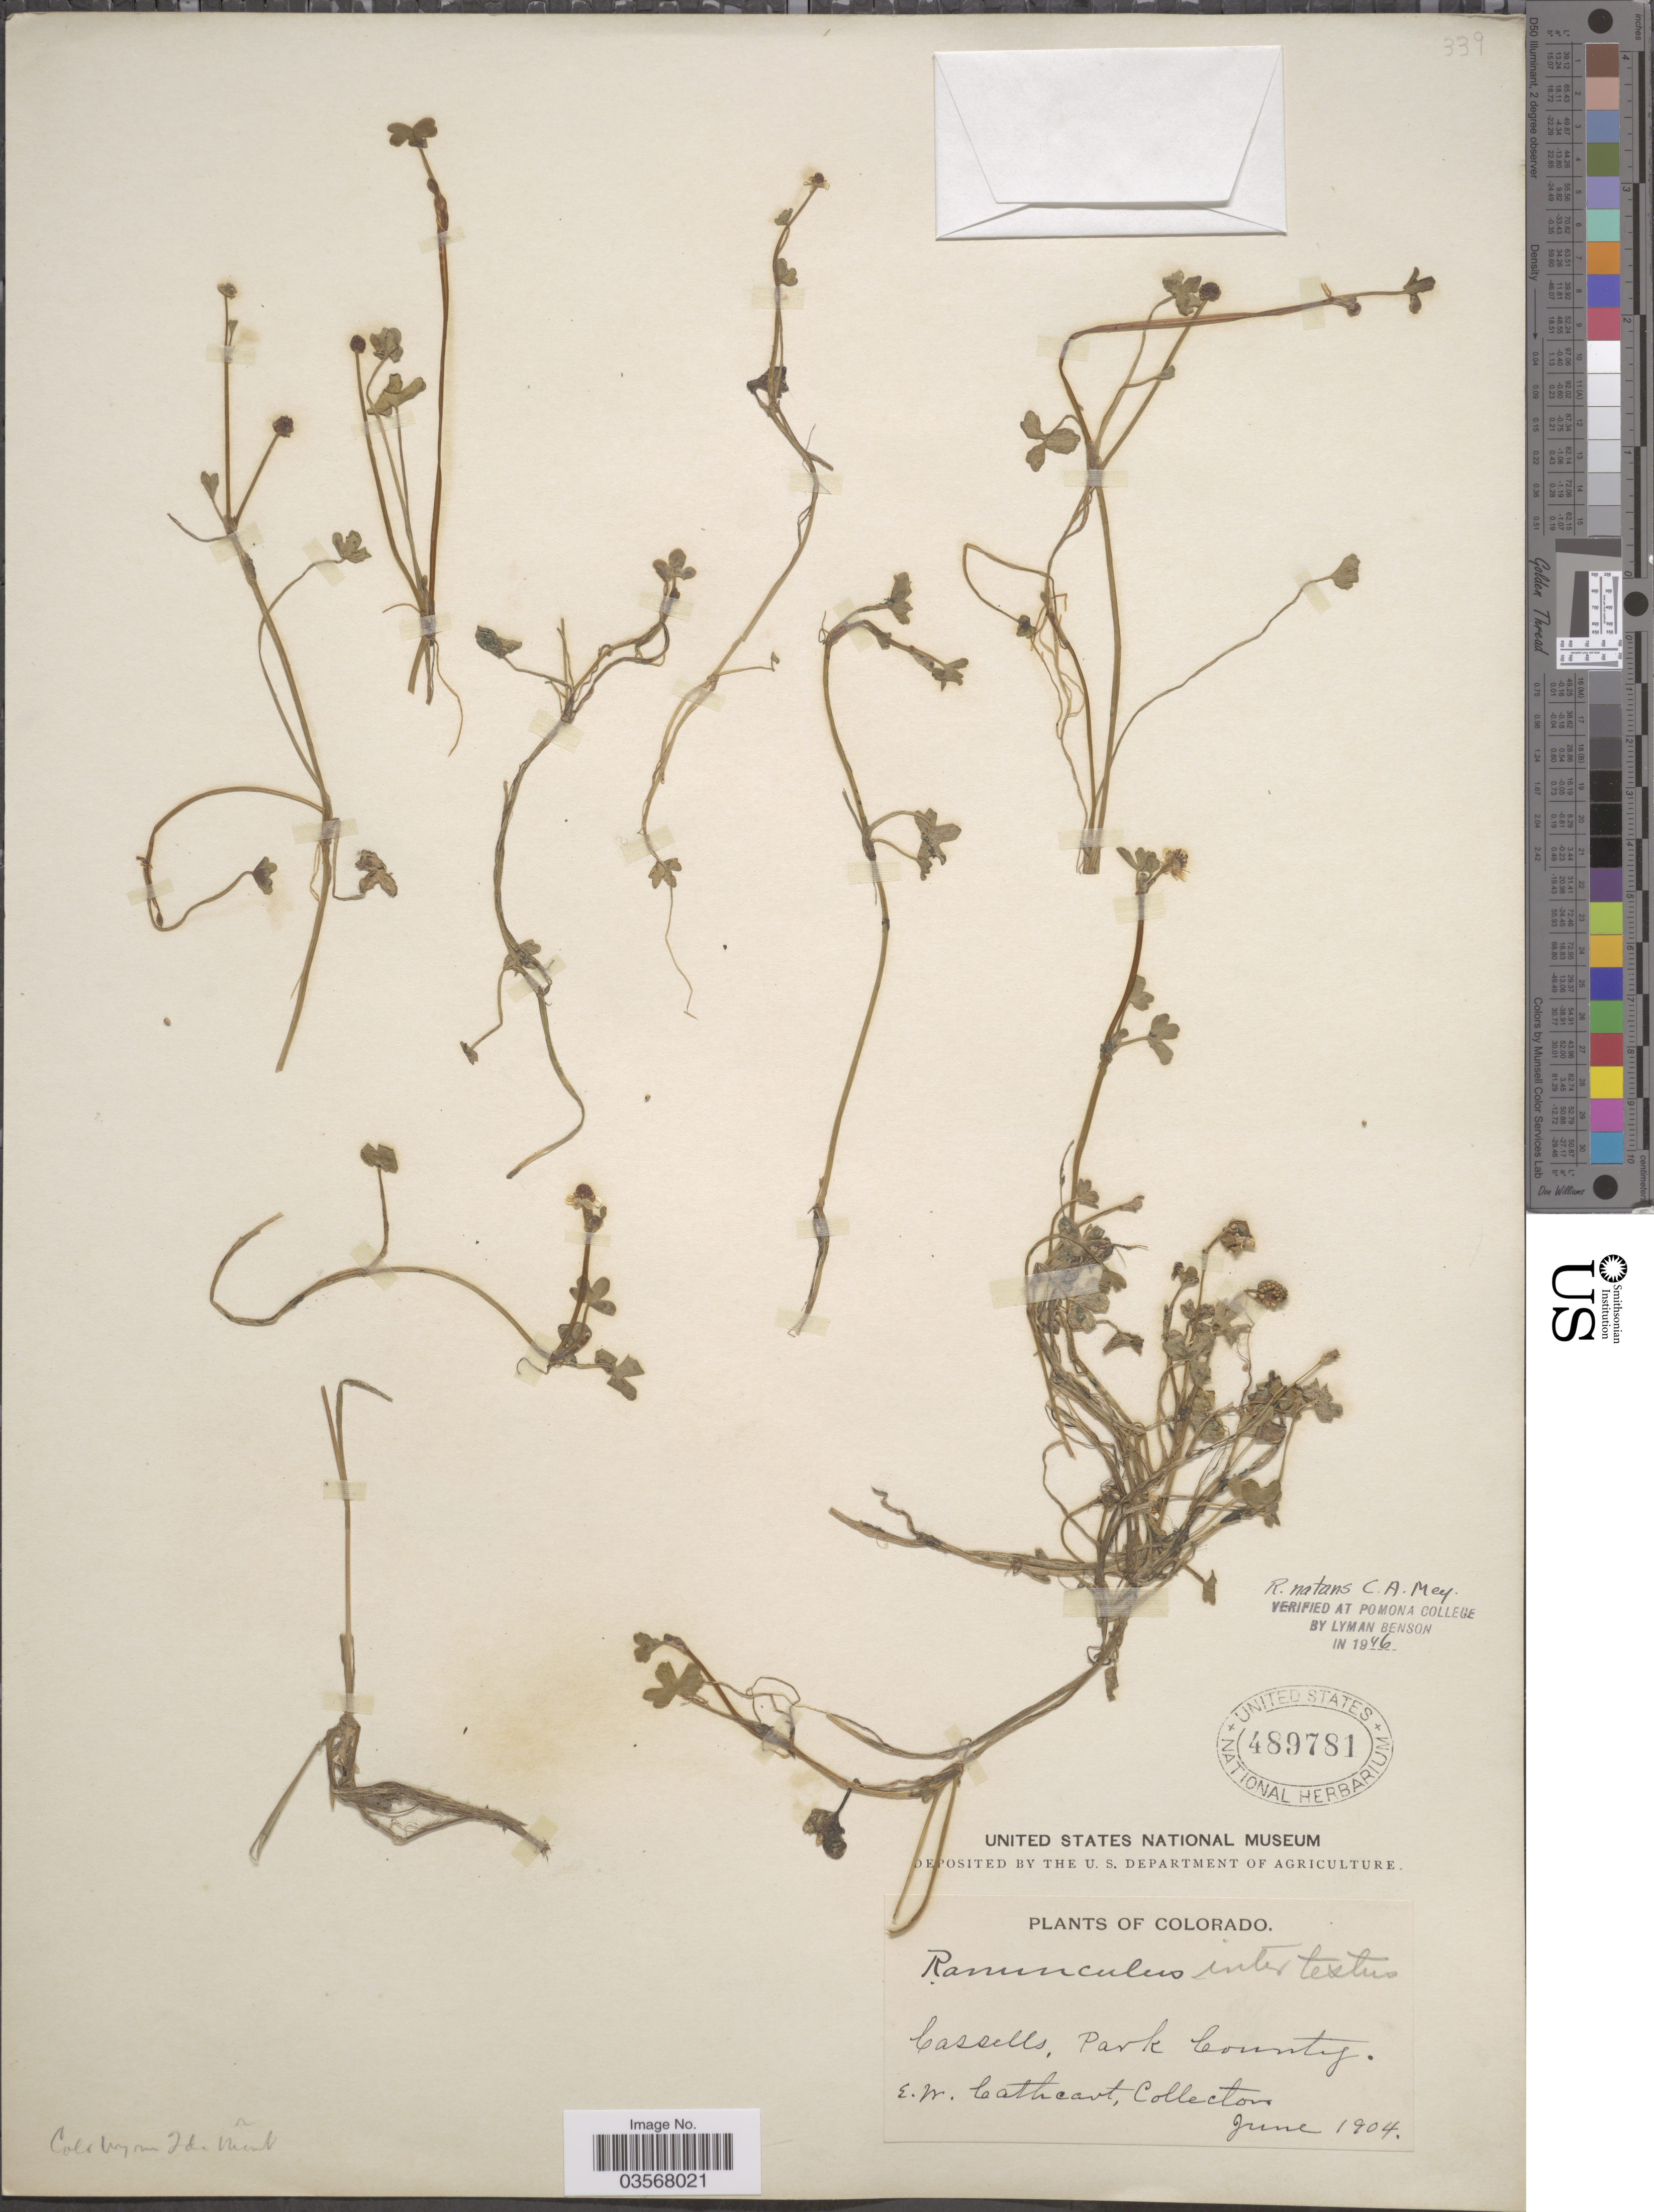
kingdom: Plantae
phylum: Tracheophyta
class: Magnoliopsida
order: Ranunculales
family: Ranunculaceae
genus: Ranunculus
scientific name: Ranunculus natans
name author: C.A. Mey.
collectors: E. Cathcart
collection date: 1904-06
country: United States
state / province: Colorado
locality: Cassells, Park County.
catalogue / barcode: US 489781